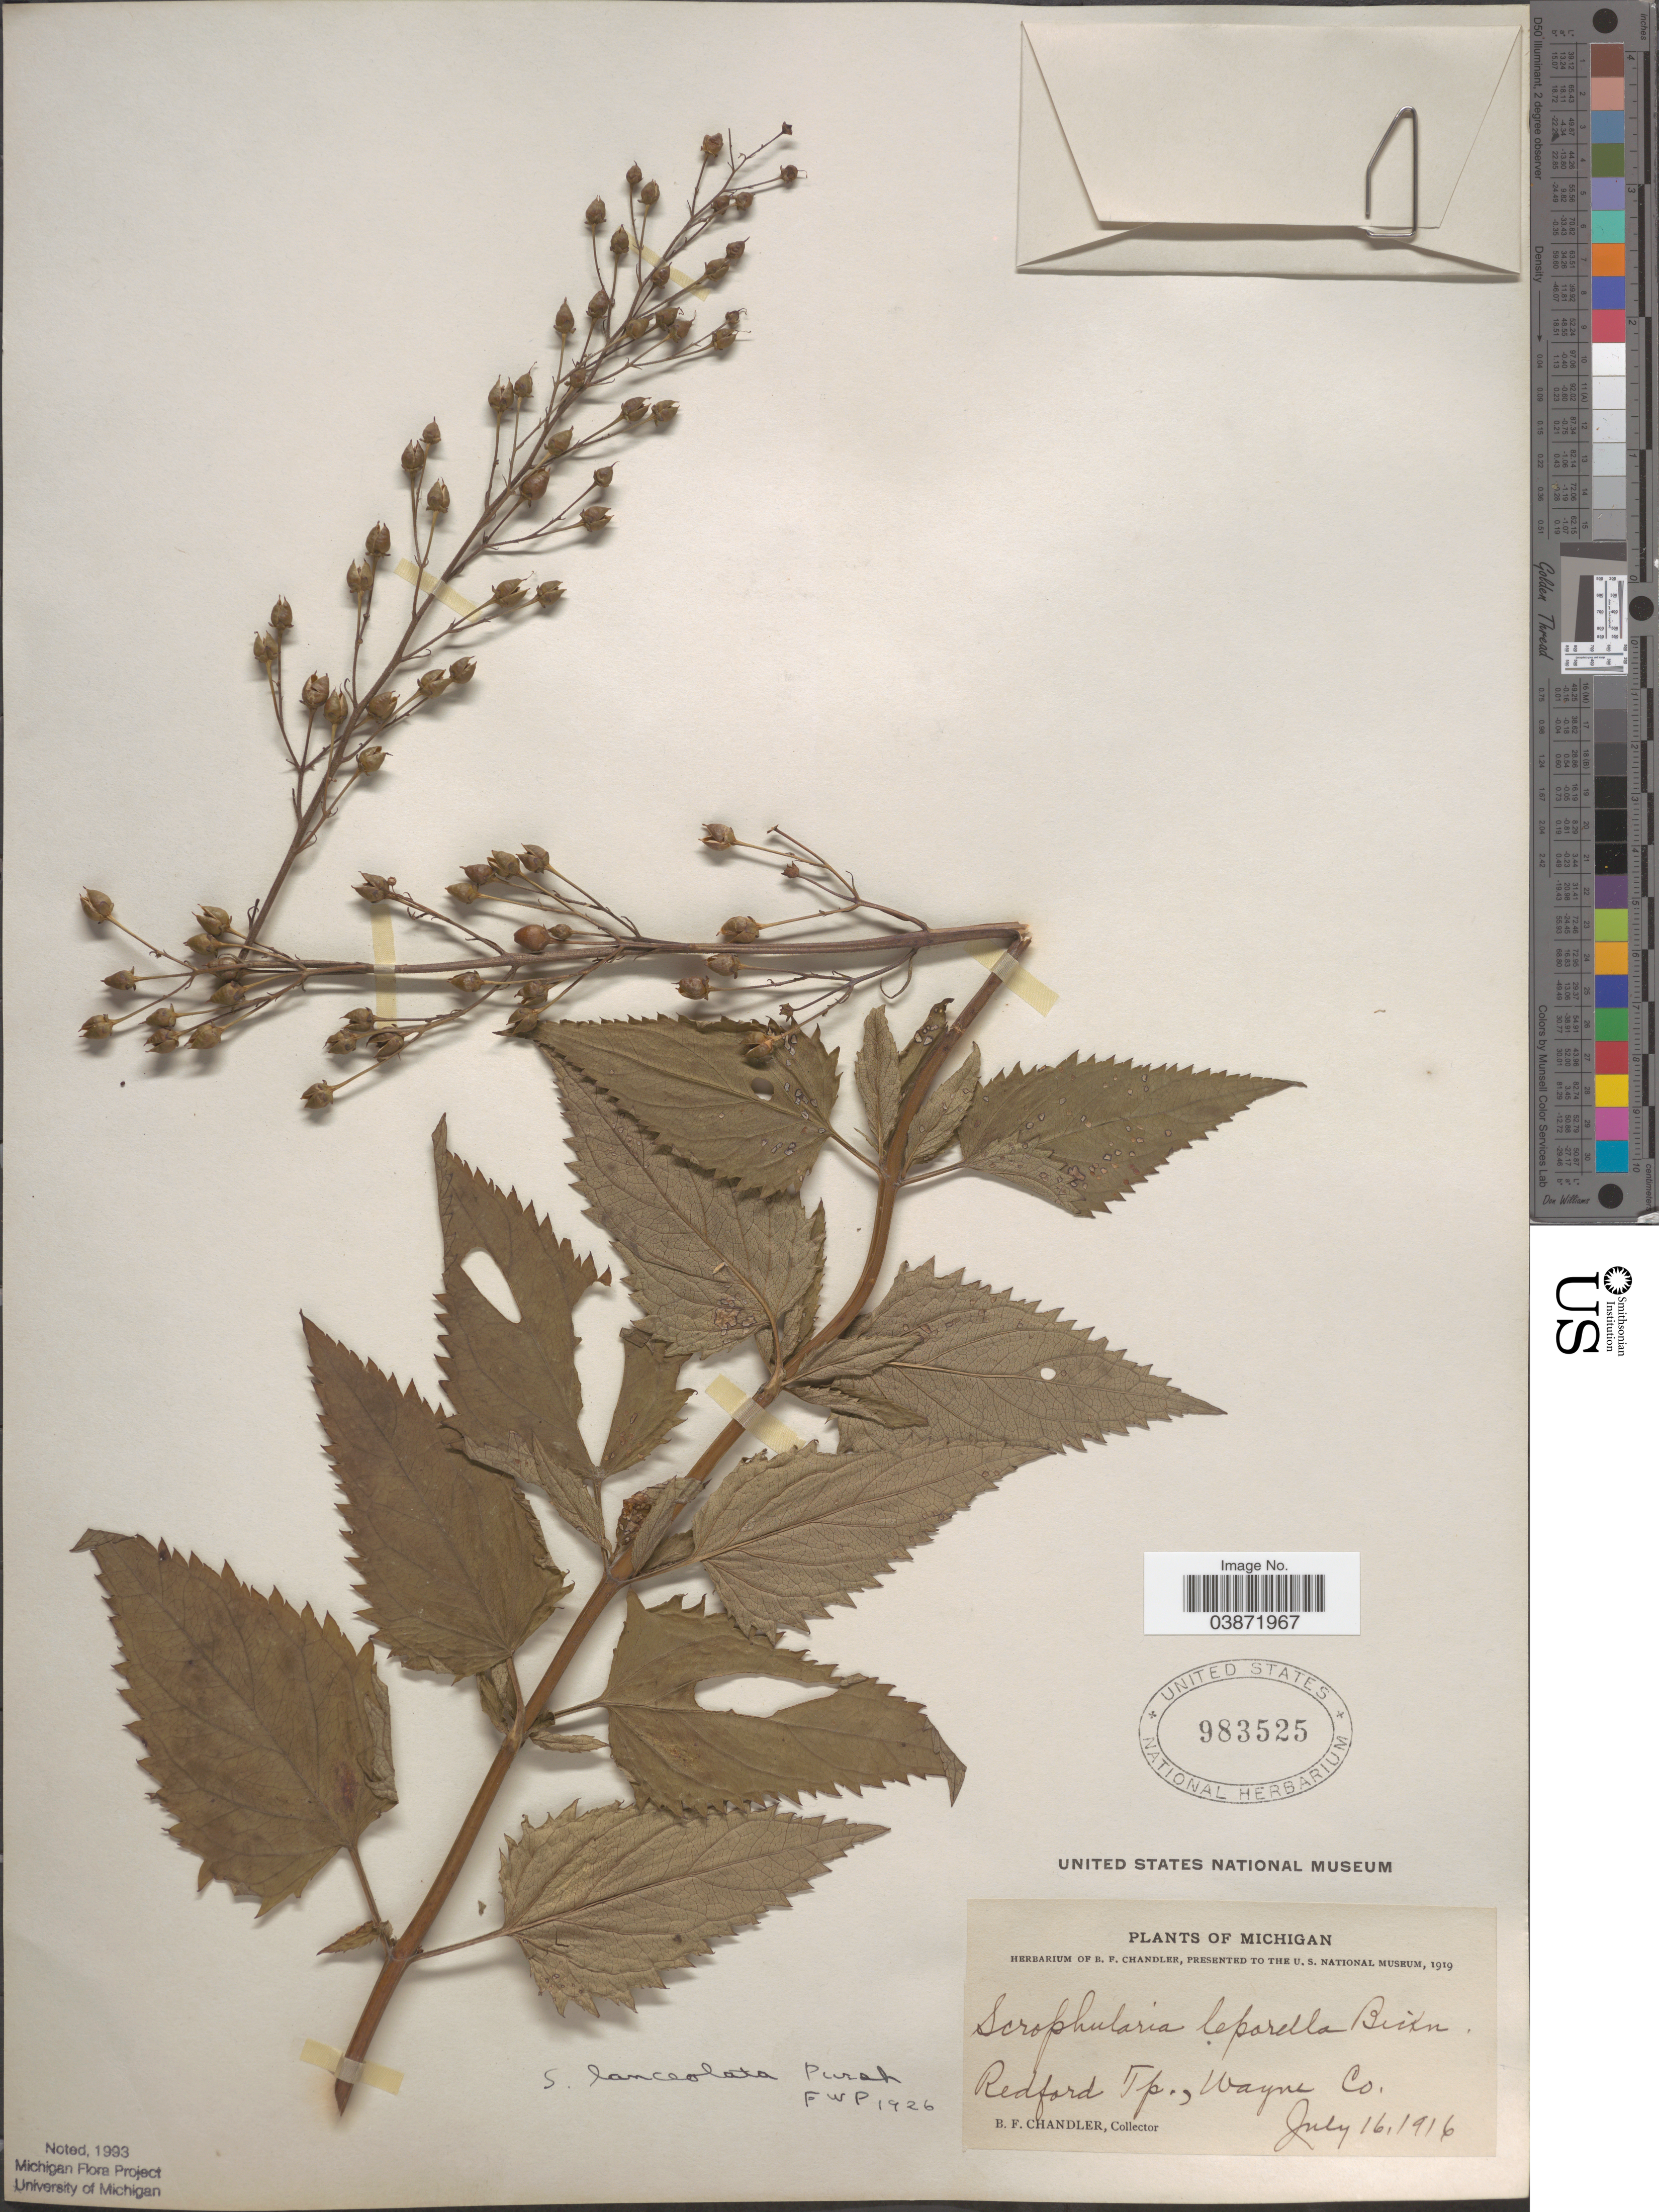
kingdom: Plantae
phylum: Tracheophyta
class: Magnoliopsida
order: Lamiales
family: Scrophulariaceae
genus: Scrophularia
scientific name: Scrophularia lanceolata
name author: Pursh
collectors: B. F. Chandler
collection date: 1916-07-16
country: United States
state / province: Michigan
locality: Redford Tp., Wayne Co.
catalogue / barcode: US 983525